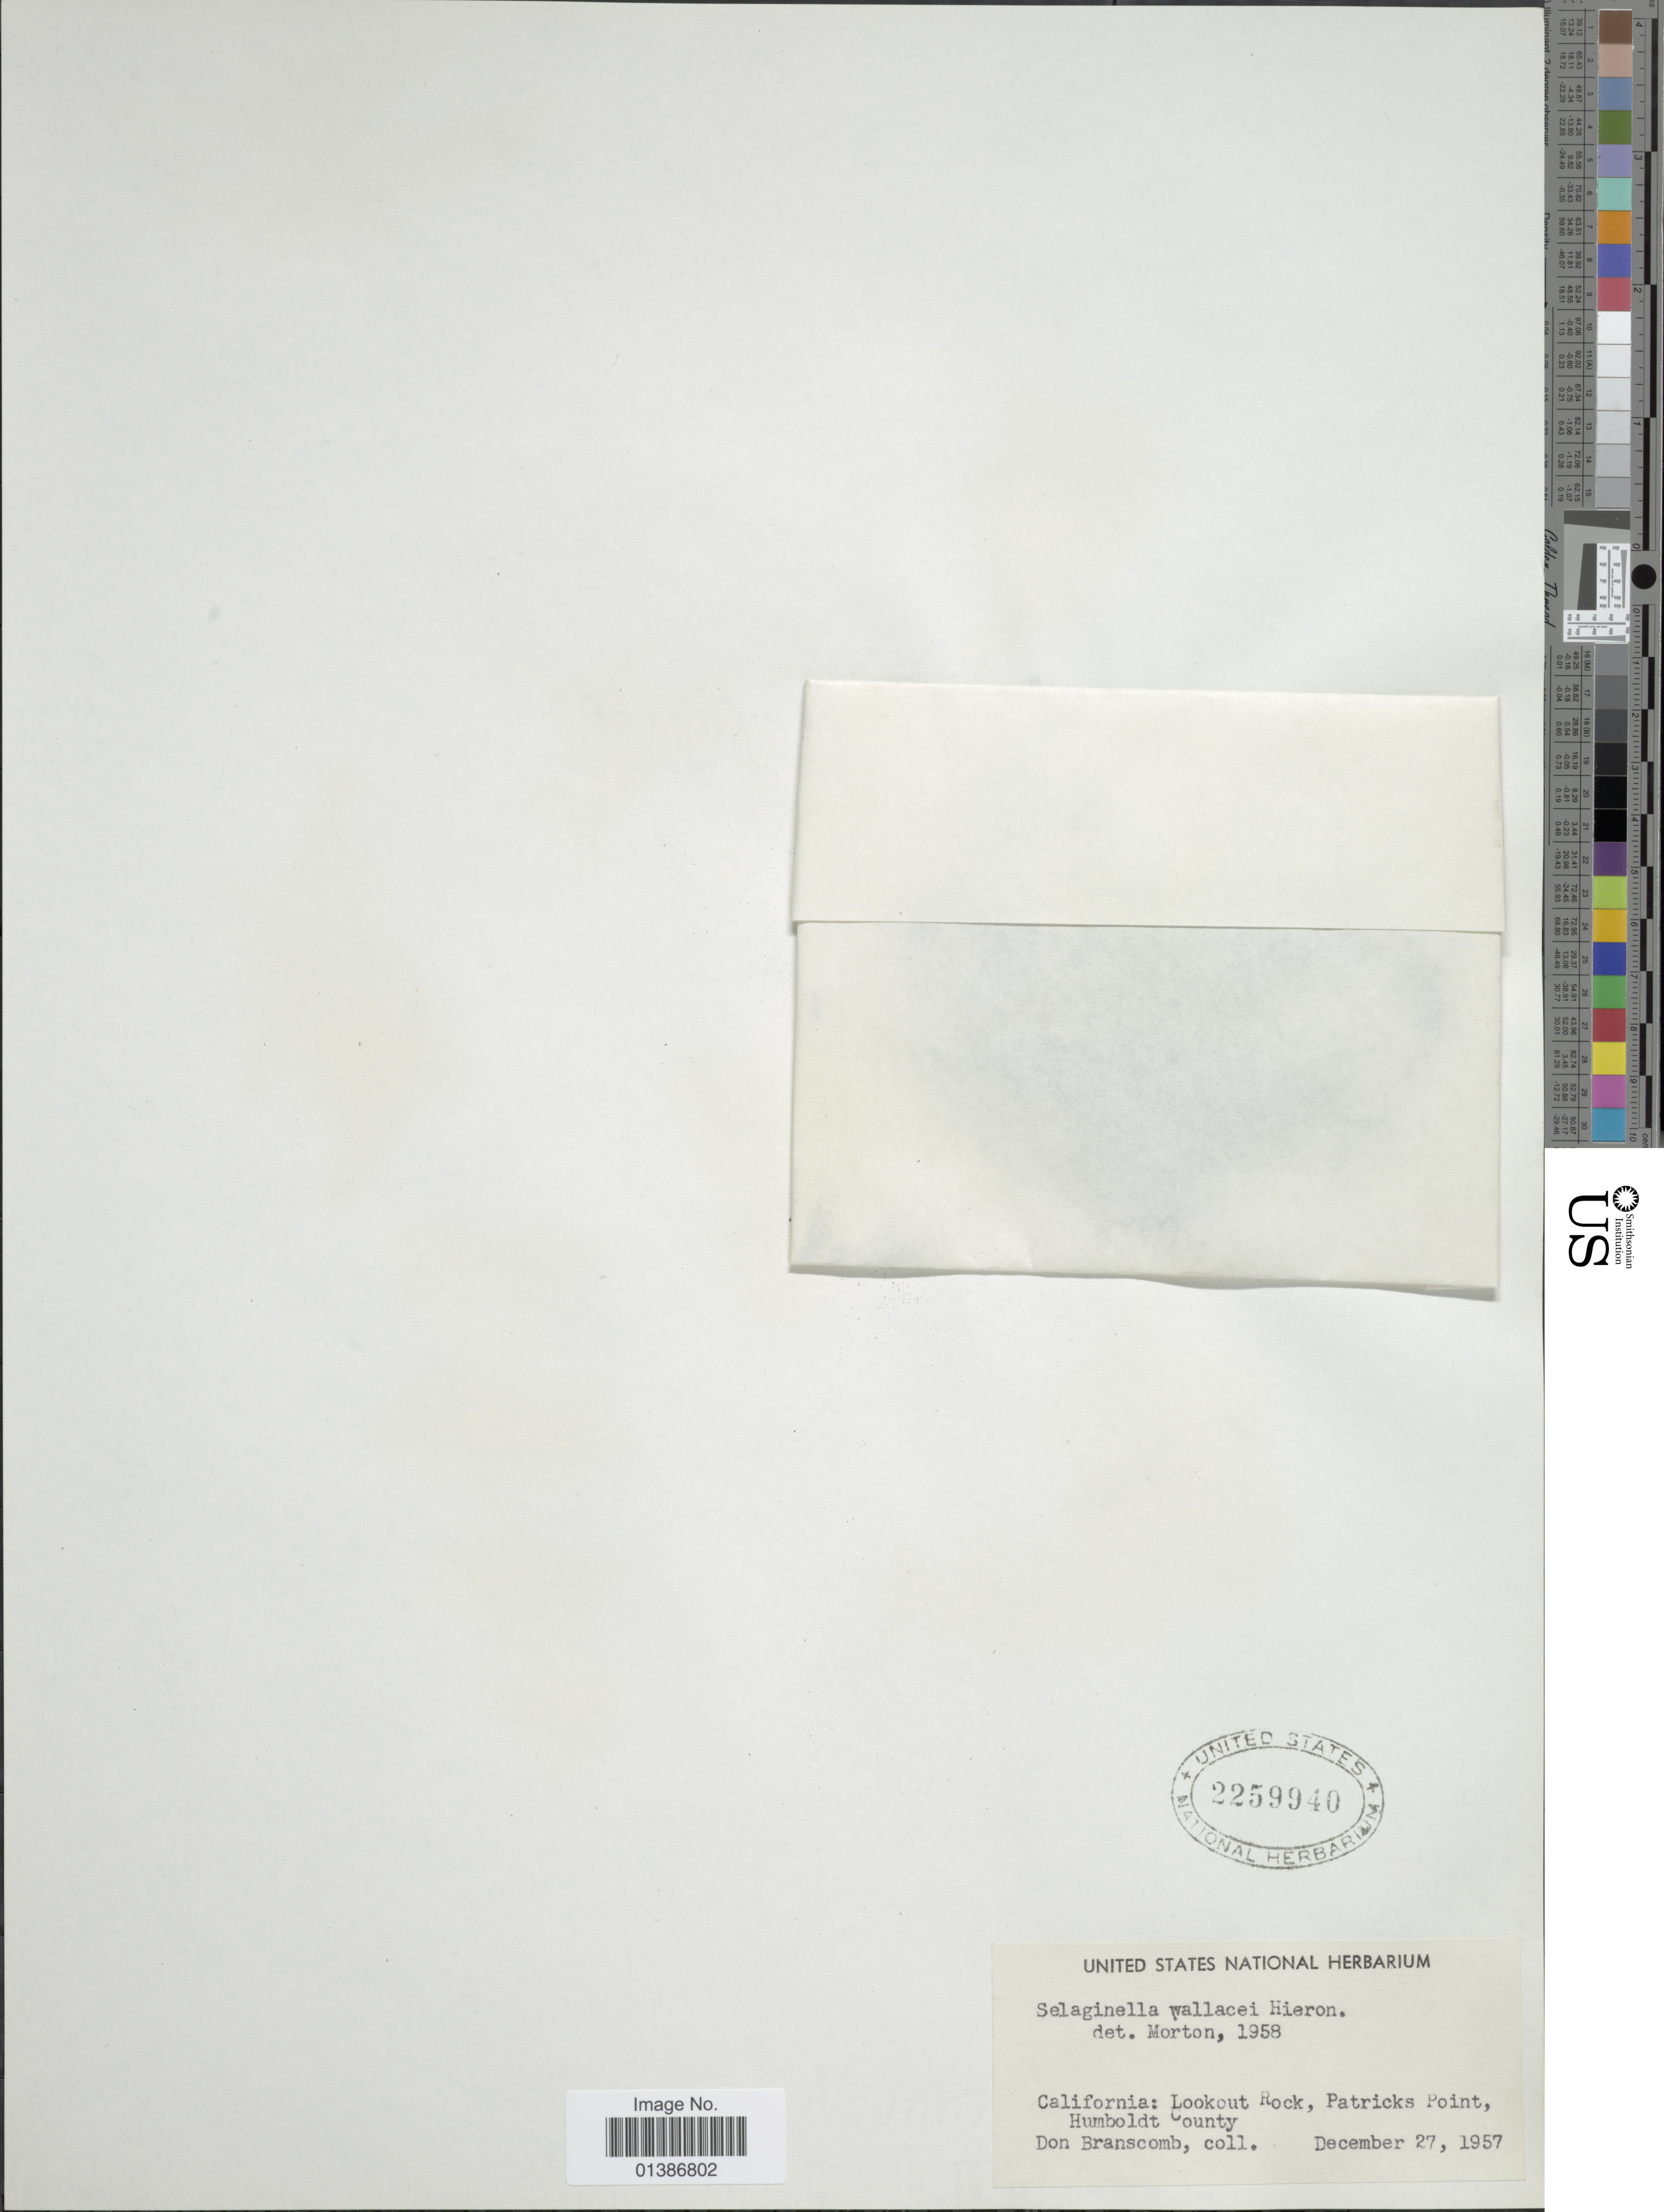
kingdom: Plantae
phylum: Tracheophyta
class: Lycopodiopsida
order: Selaginellales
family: Selaginellaceae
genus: Selaginella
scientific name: Selaginella wallacei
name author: Hieron.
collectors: D. Branscomb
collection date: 1957-12-27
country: United States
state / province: California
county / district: Humboldt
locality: Lookout Rock, Patricks Point, Humboldt County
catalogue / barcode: US 2259940